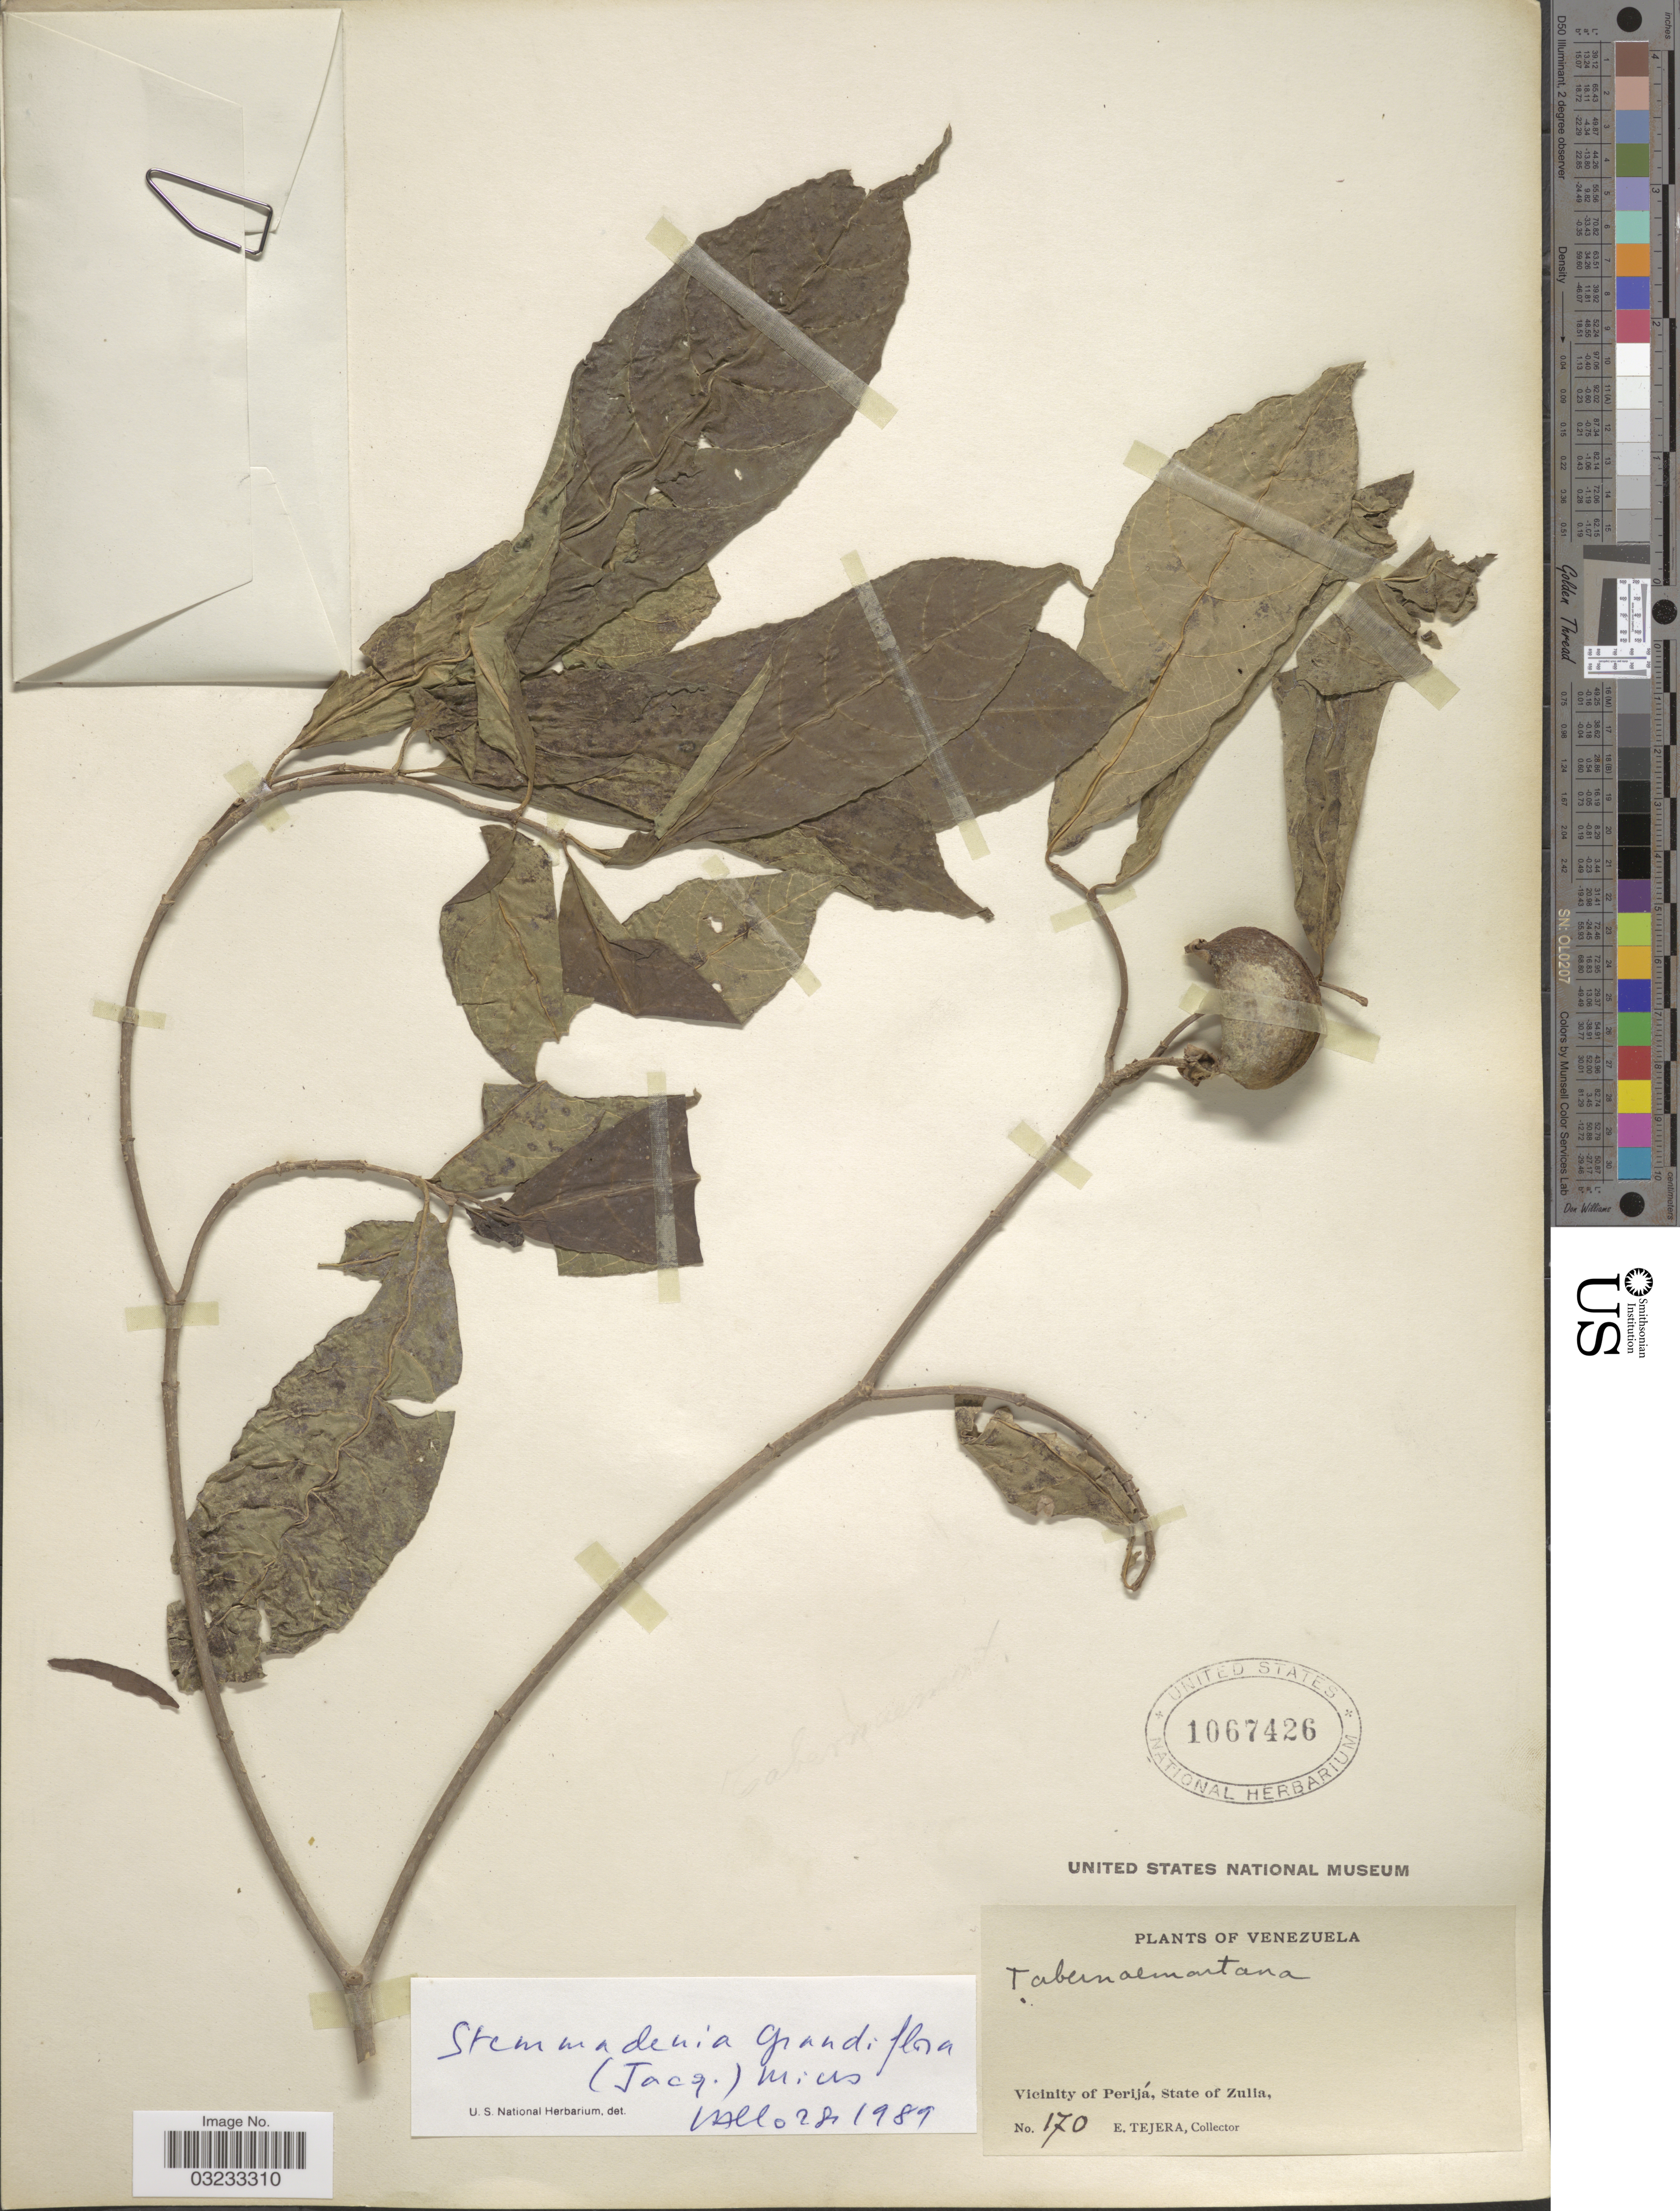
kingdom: Plantae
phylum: Tracheophyta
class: Magnoliopsida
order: Gentianales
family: Apocynaceae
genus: Stemmadenia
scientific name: Stemmadenia grandiflora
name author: (Jacq.) Miers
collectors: E. Tejera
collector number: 170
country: Venezuela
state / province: Zulia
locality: Vicinity of Perijá.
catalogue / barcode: US 1067426